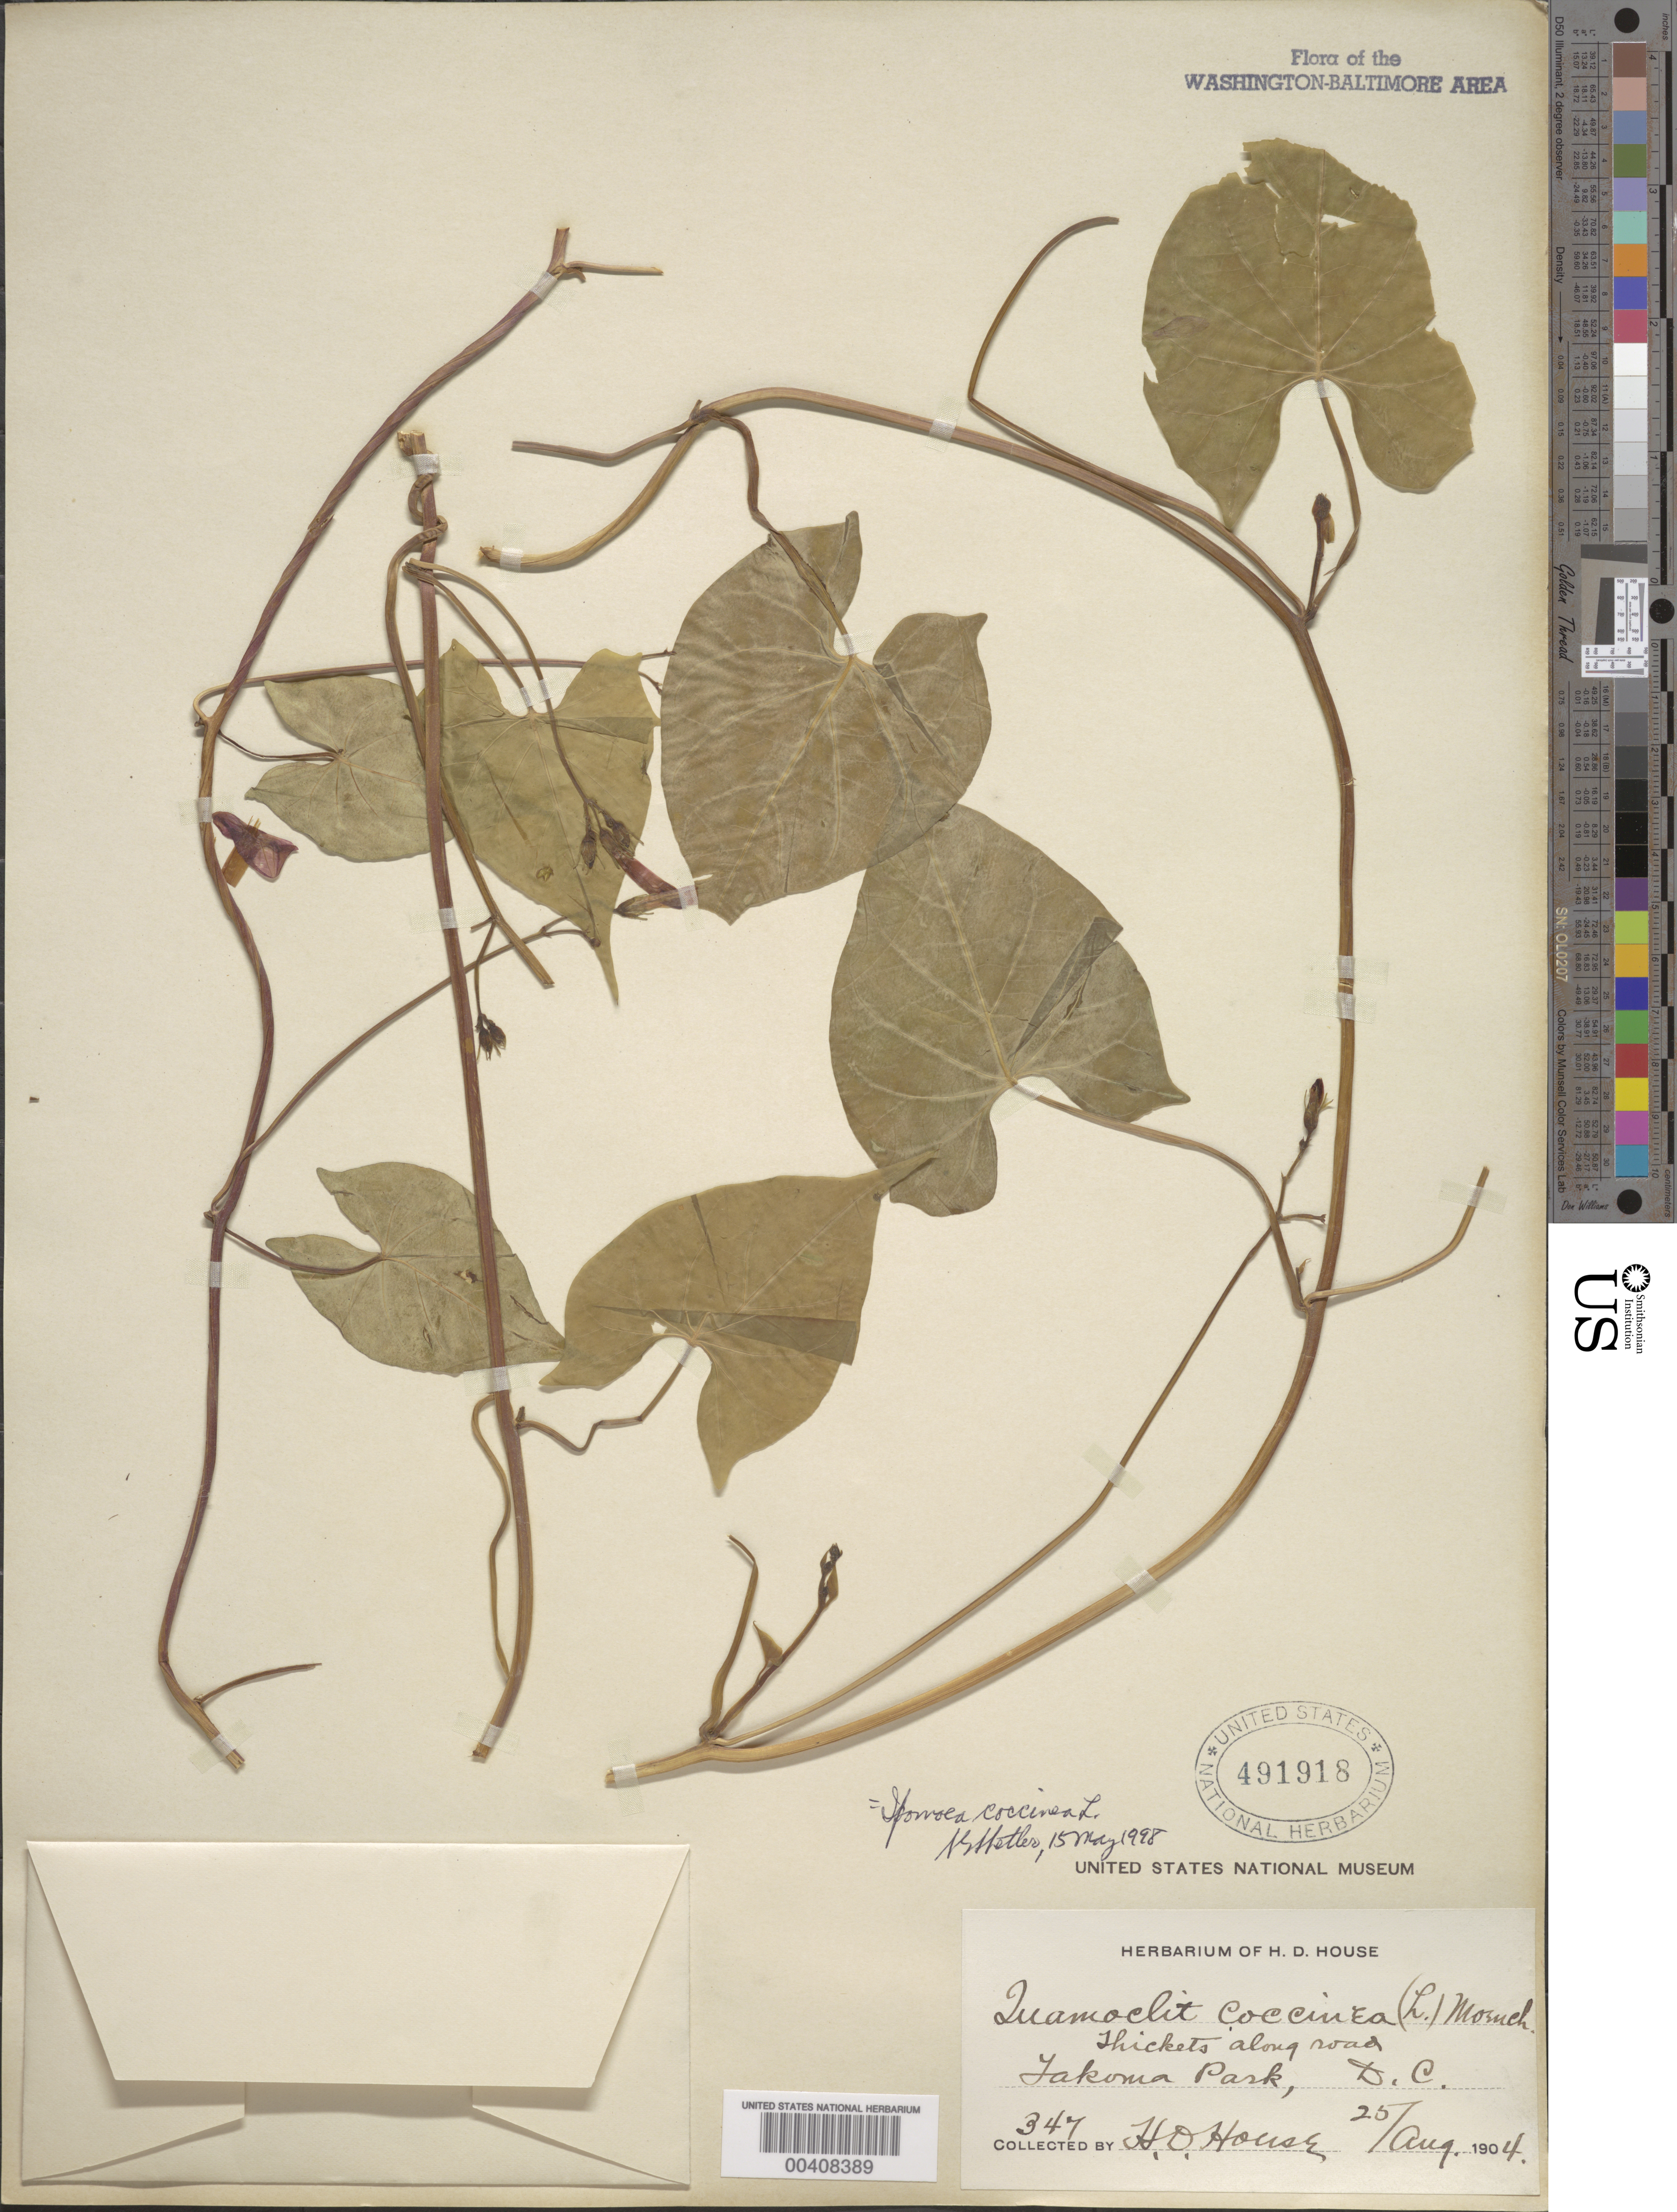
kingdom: Plantae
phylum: Tracheophyta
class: Magnoliopsida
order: Solanales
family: Convolvulaceae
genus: Ipomoea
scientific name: Ipomoea coccinea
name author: L.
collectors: H. D. House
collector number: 347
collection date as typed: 25 Aug 1904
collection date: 1904-08-25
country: United States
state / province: District of Columbia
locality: Takoma Park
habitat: Thickets along road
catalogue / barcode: US 491918